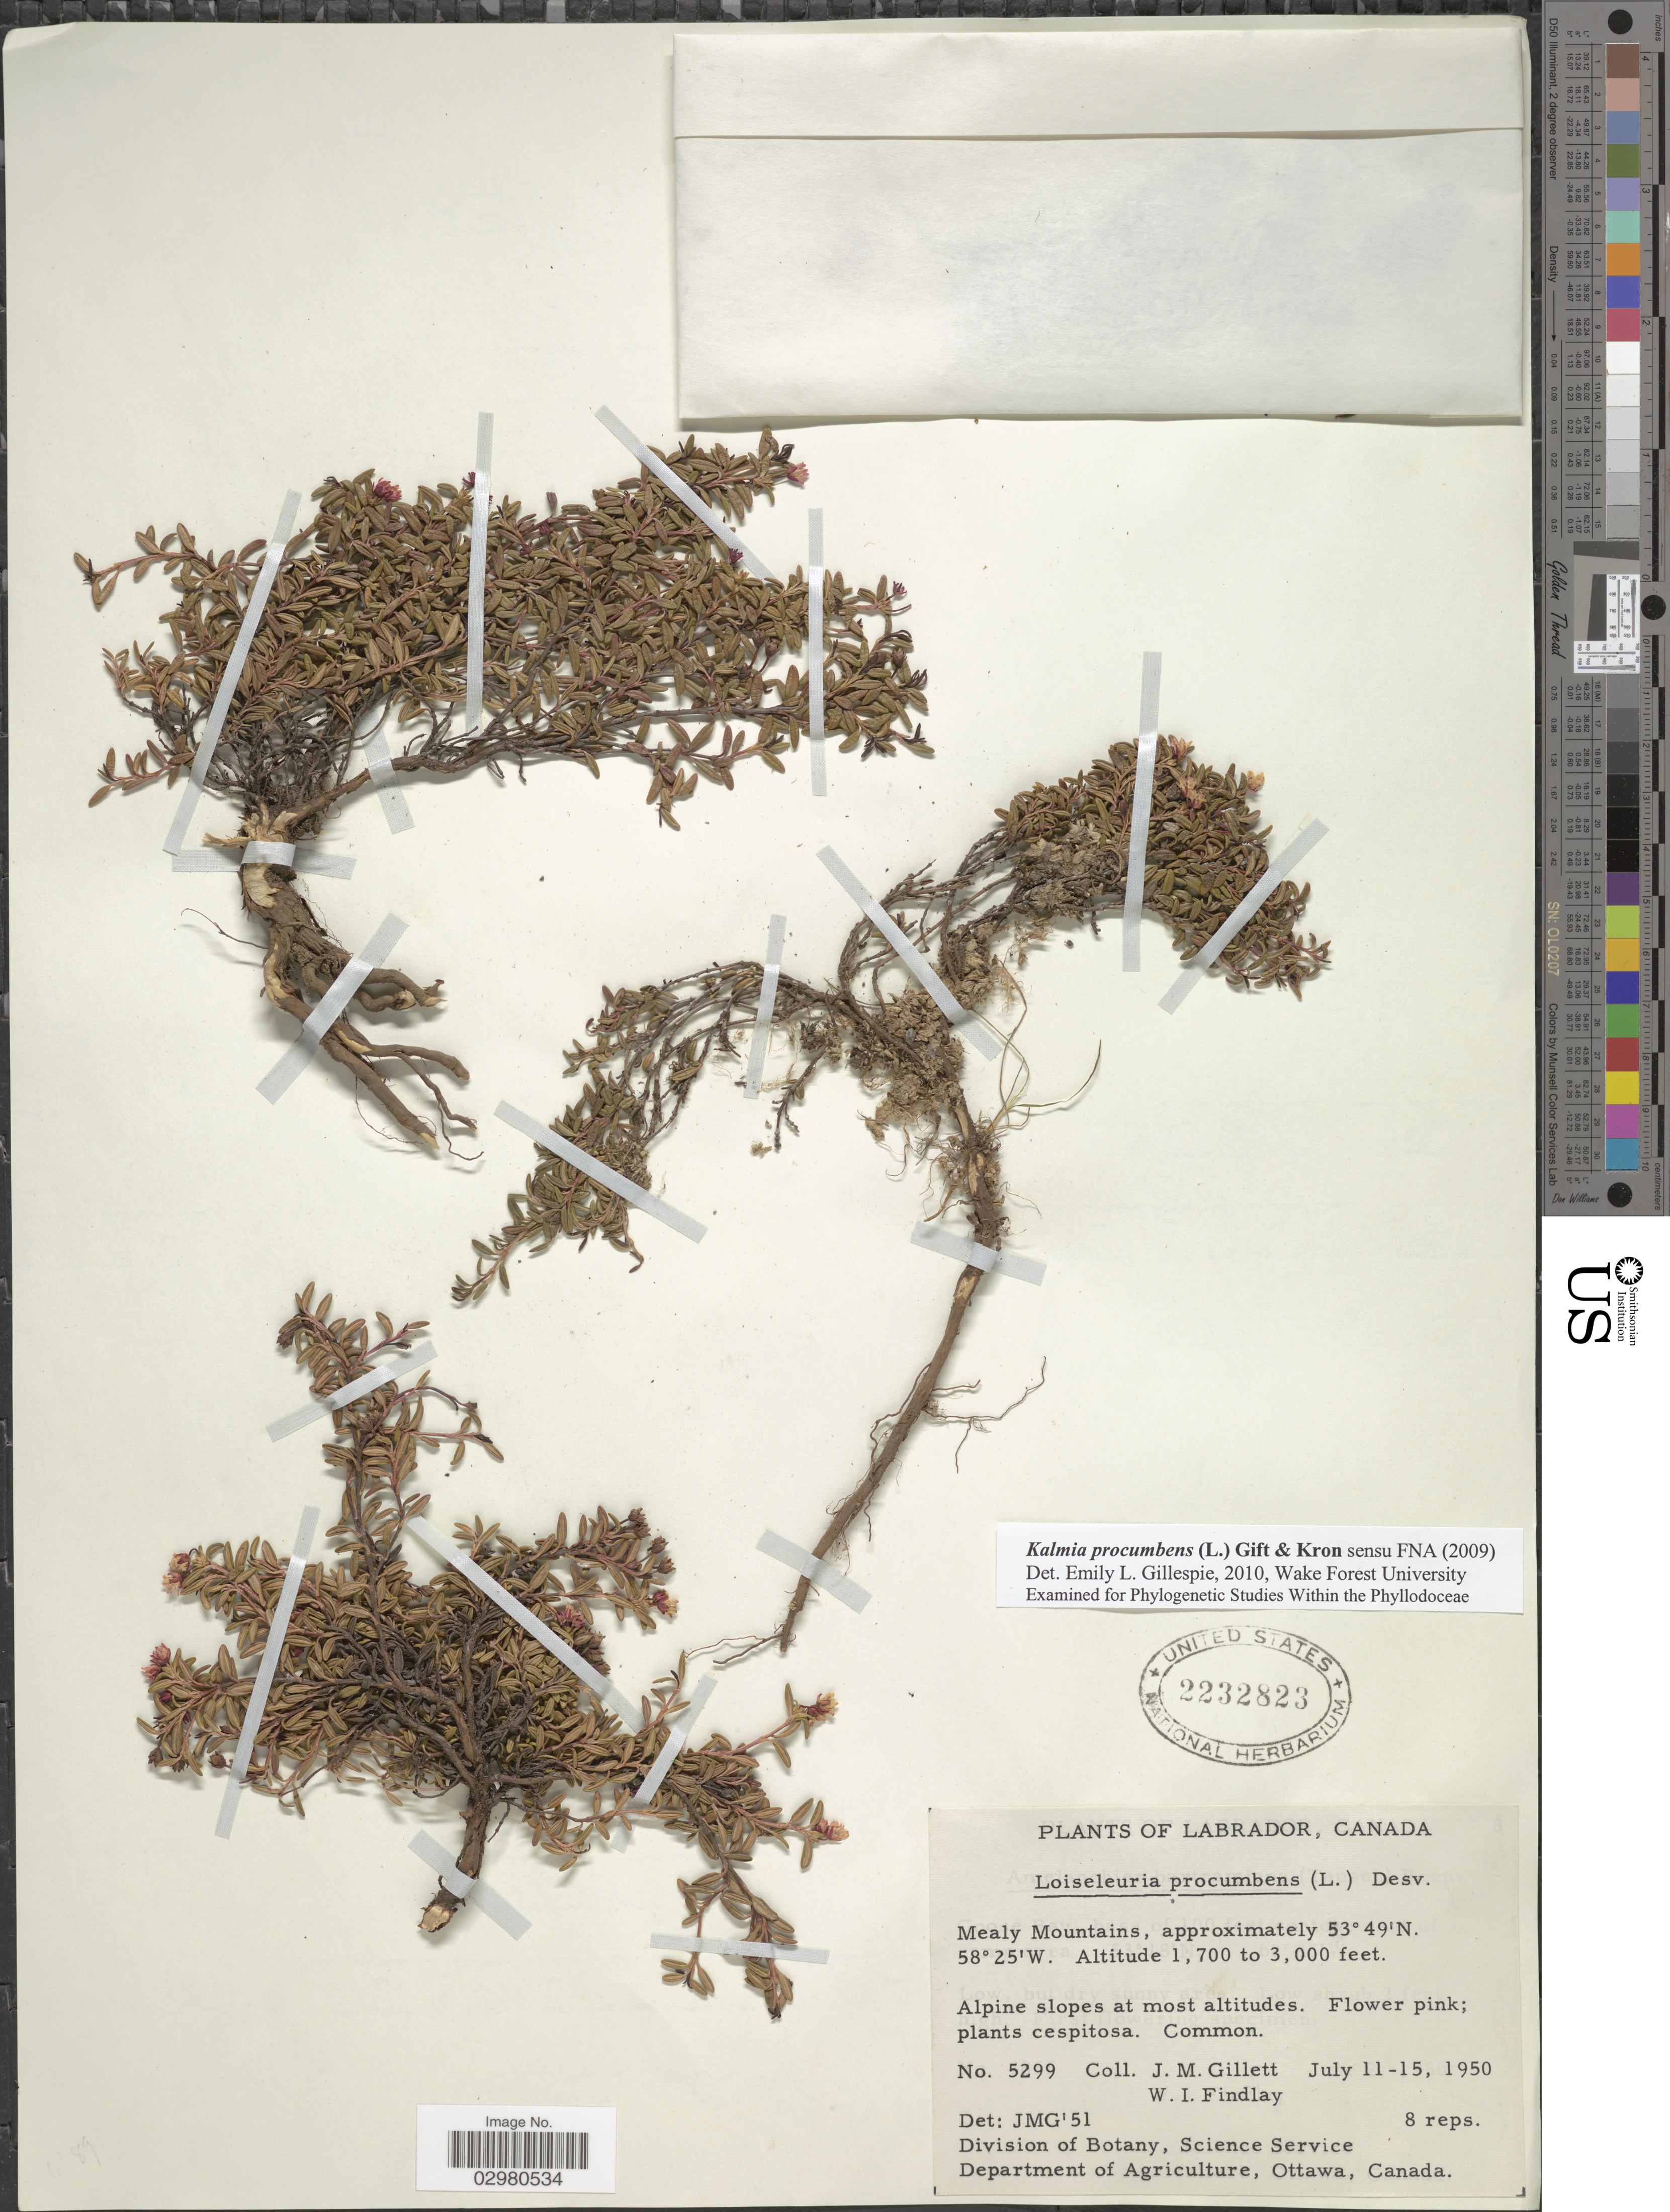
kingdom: Plantae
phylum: Tracheophyta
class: Magnoliopsida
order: Ericales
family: Ericaceae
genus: Loiseleuria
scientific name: Loiseleuria procumbens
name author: (L.) Desv.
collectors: J. M. Gillett & W. Findlay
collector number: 5299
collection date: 1950-07-11/1950-07-15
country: Canada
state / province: Newfoundland and Labrador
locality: Labrador. Mealy Mountains.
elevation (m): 518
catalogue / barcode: US 2232823